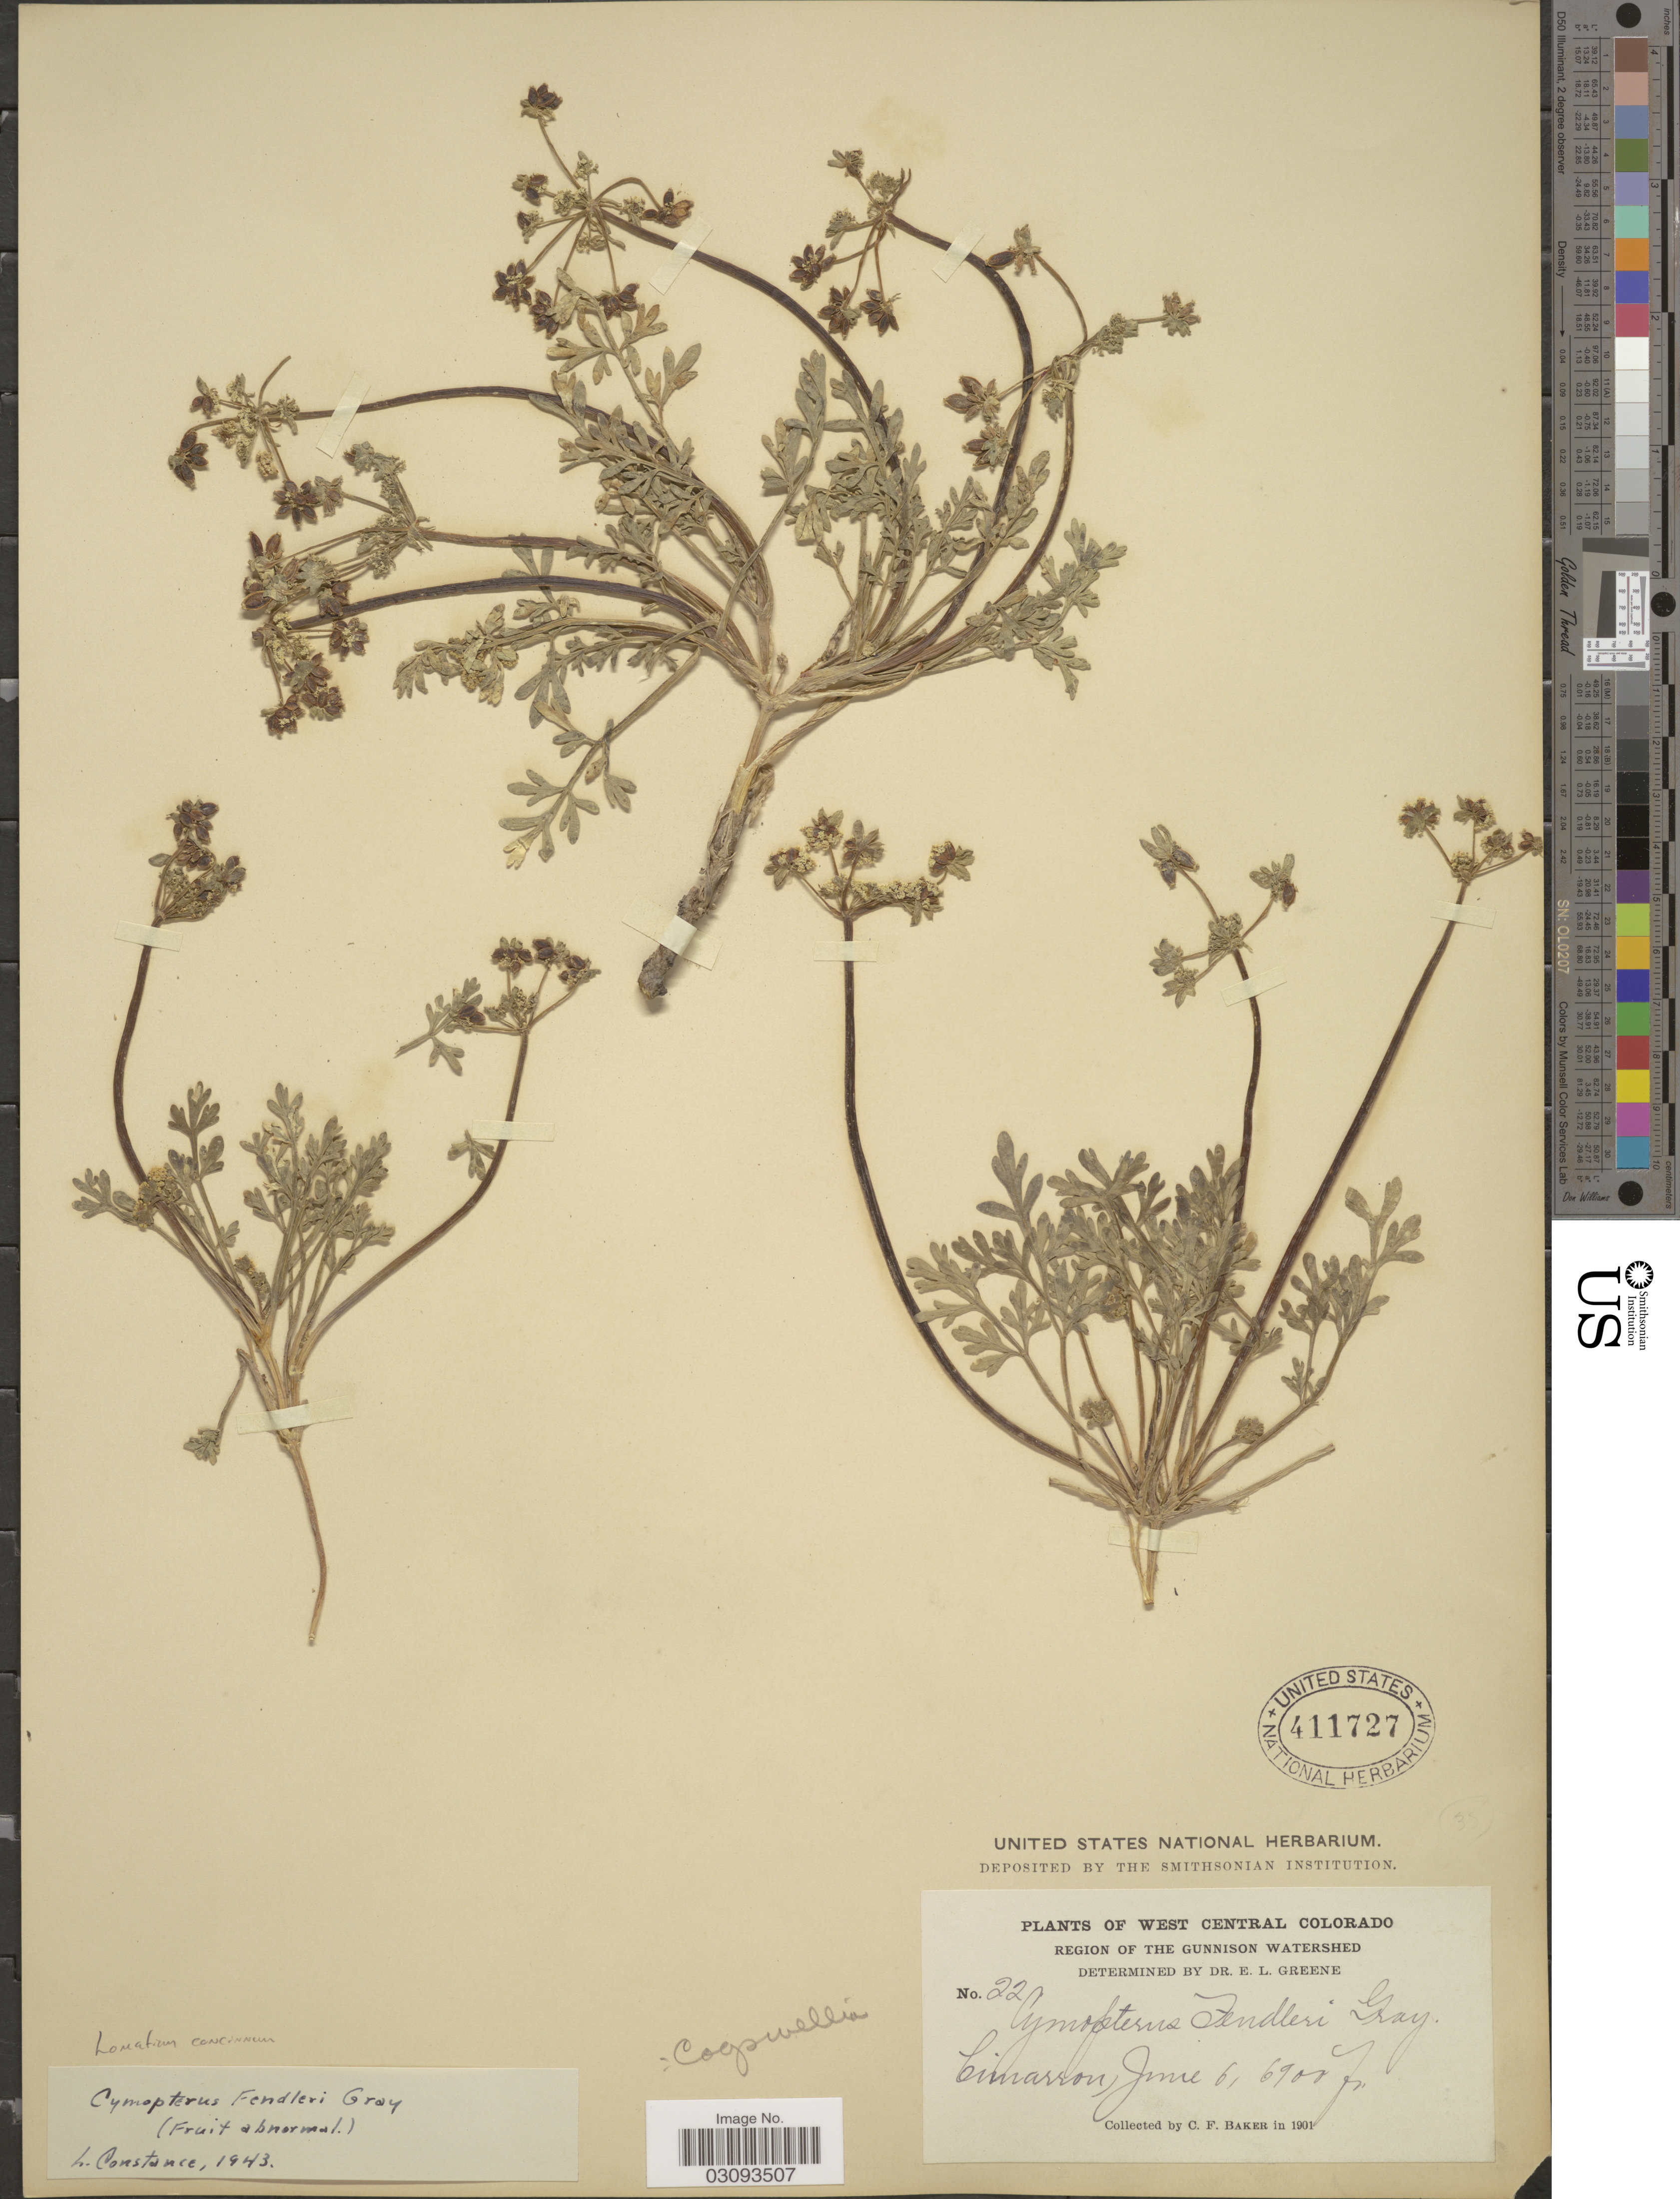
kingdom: Plantae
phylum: Tracheophyta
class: Magnoliopsida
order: Apiales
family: Apiaceae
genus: Lomatium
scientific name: Lomatium concinnum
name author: (Osterh.) Mathias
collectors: C. F. Baker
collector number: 22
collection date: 1901-06-06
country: United States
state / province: Colorado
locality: West Central Colorado. Region of the Gunnison Watershed. Cimarron.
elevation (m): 2103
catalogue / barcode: US 411727